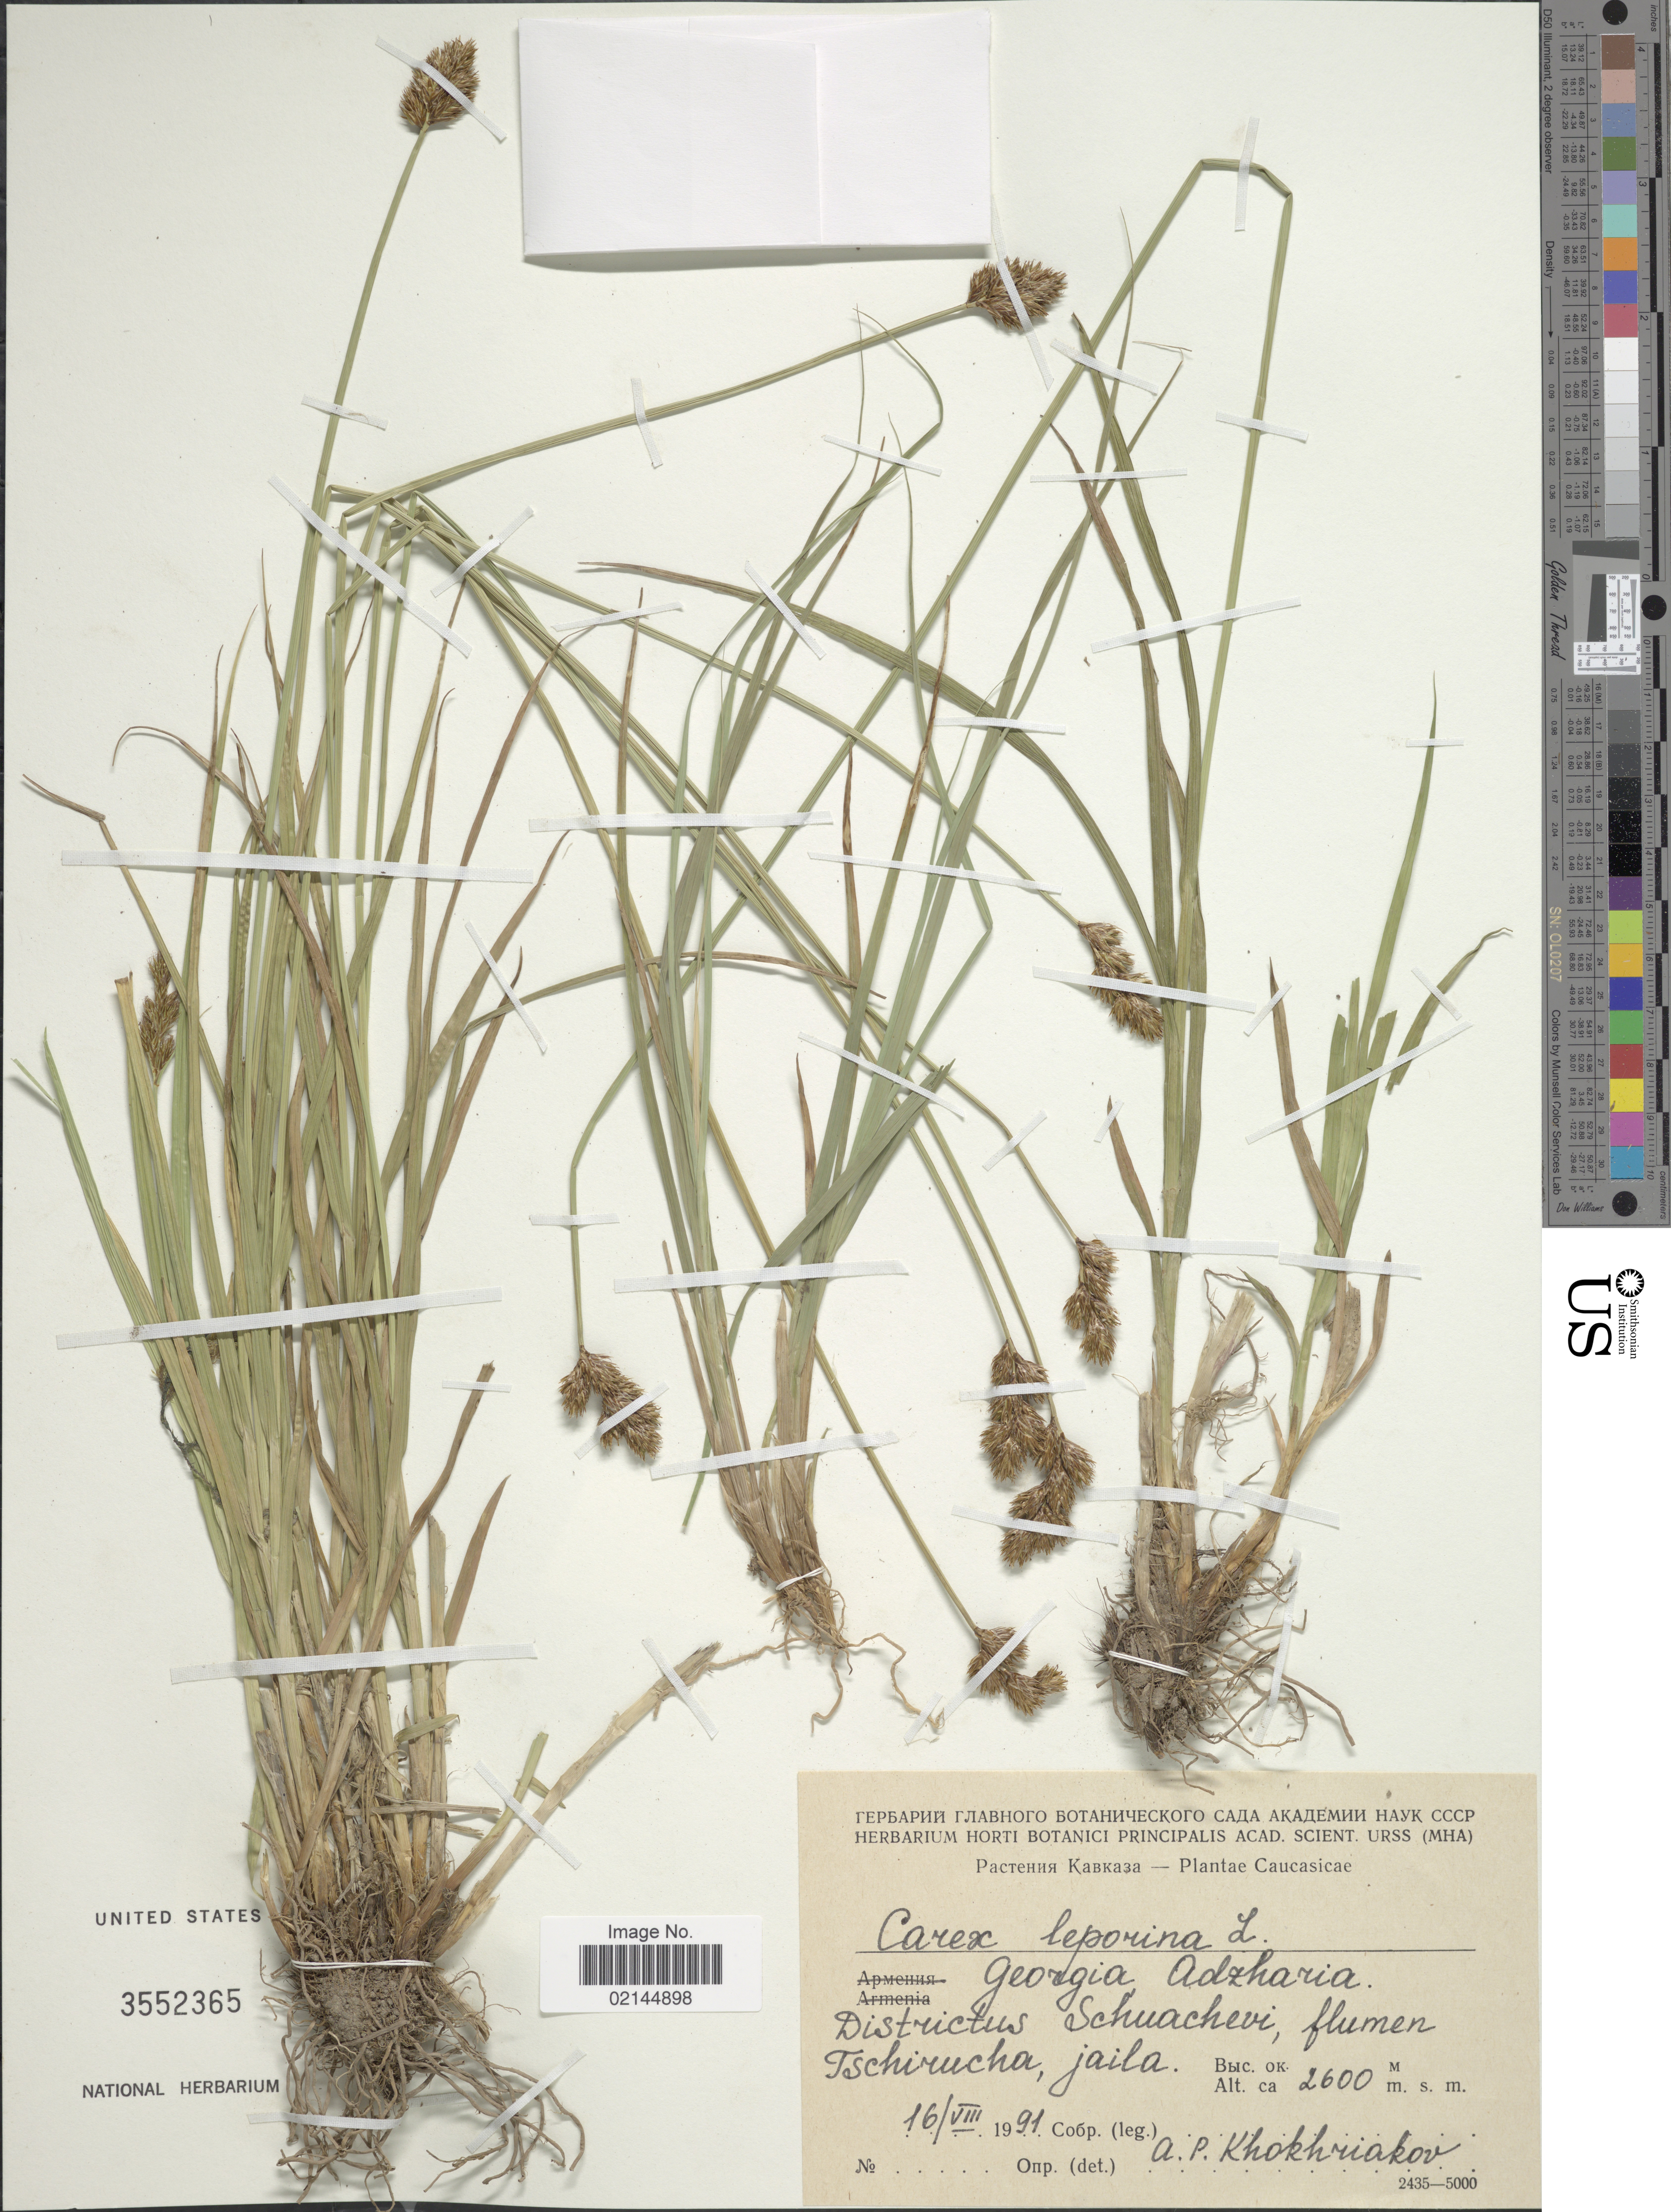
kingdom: Plantae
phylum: Tracheophyta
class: Liliopsida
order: Poales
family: Cyperaceae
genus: Carex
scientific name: Carex leporina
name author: L.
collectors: A. Khokhriakov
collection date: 1991-08-16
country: Georgia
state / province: Adzharia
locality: Georgia Adzharia. Districtus Schuachevi, flumen Tschirucha, jaila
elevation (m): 2600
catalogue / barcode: US 3552365